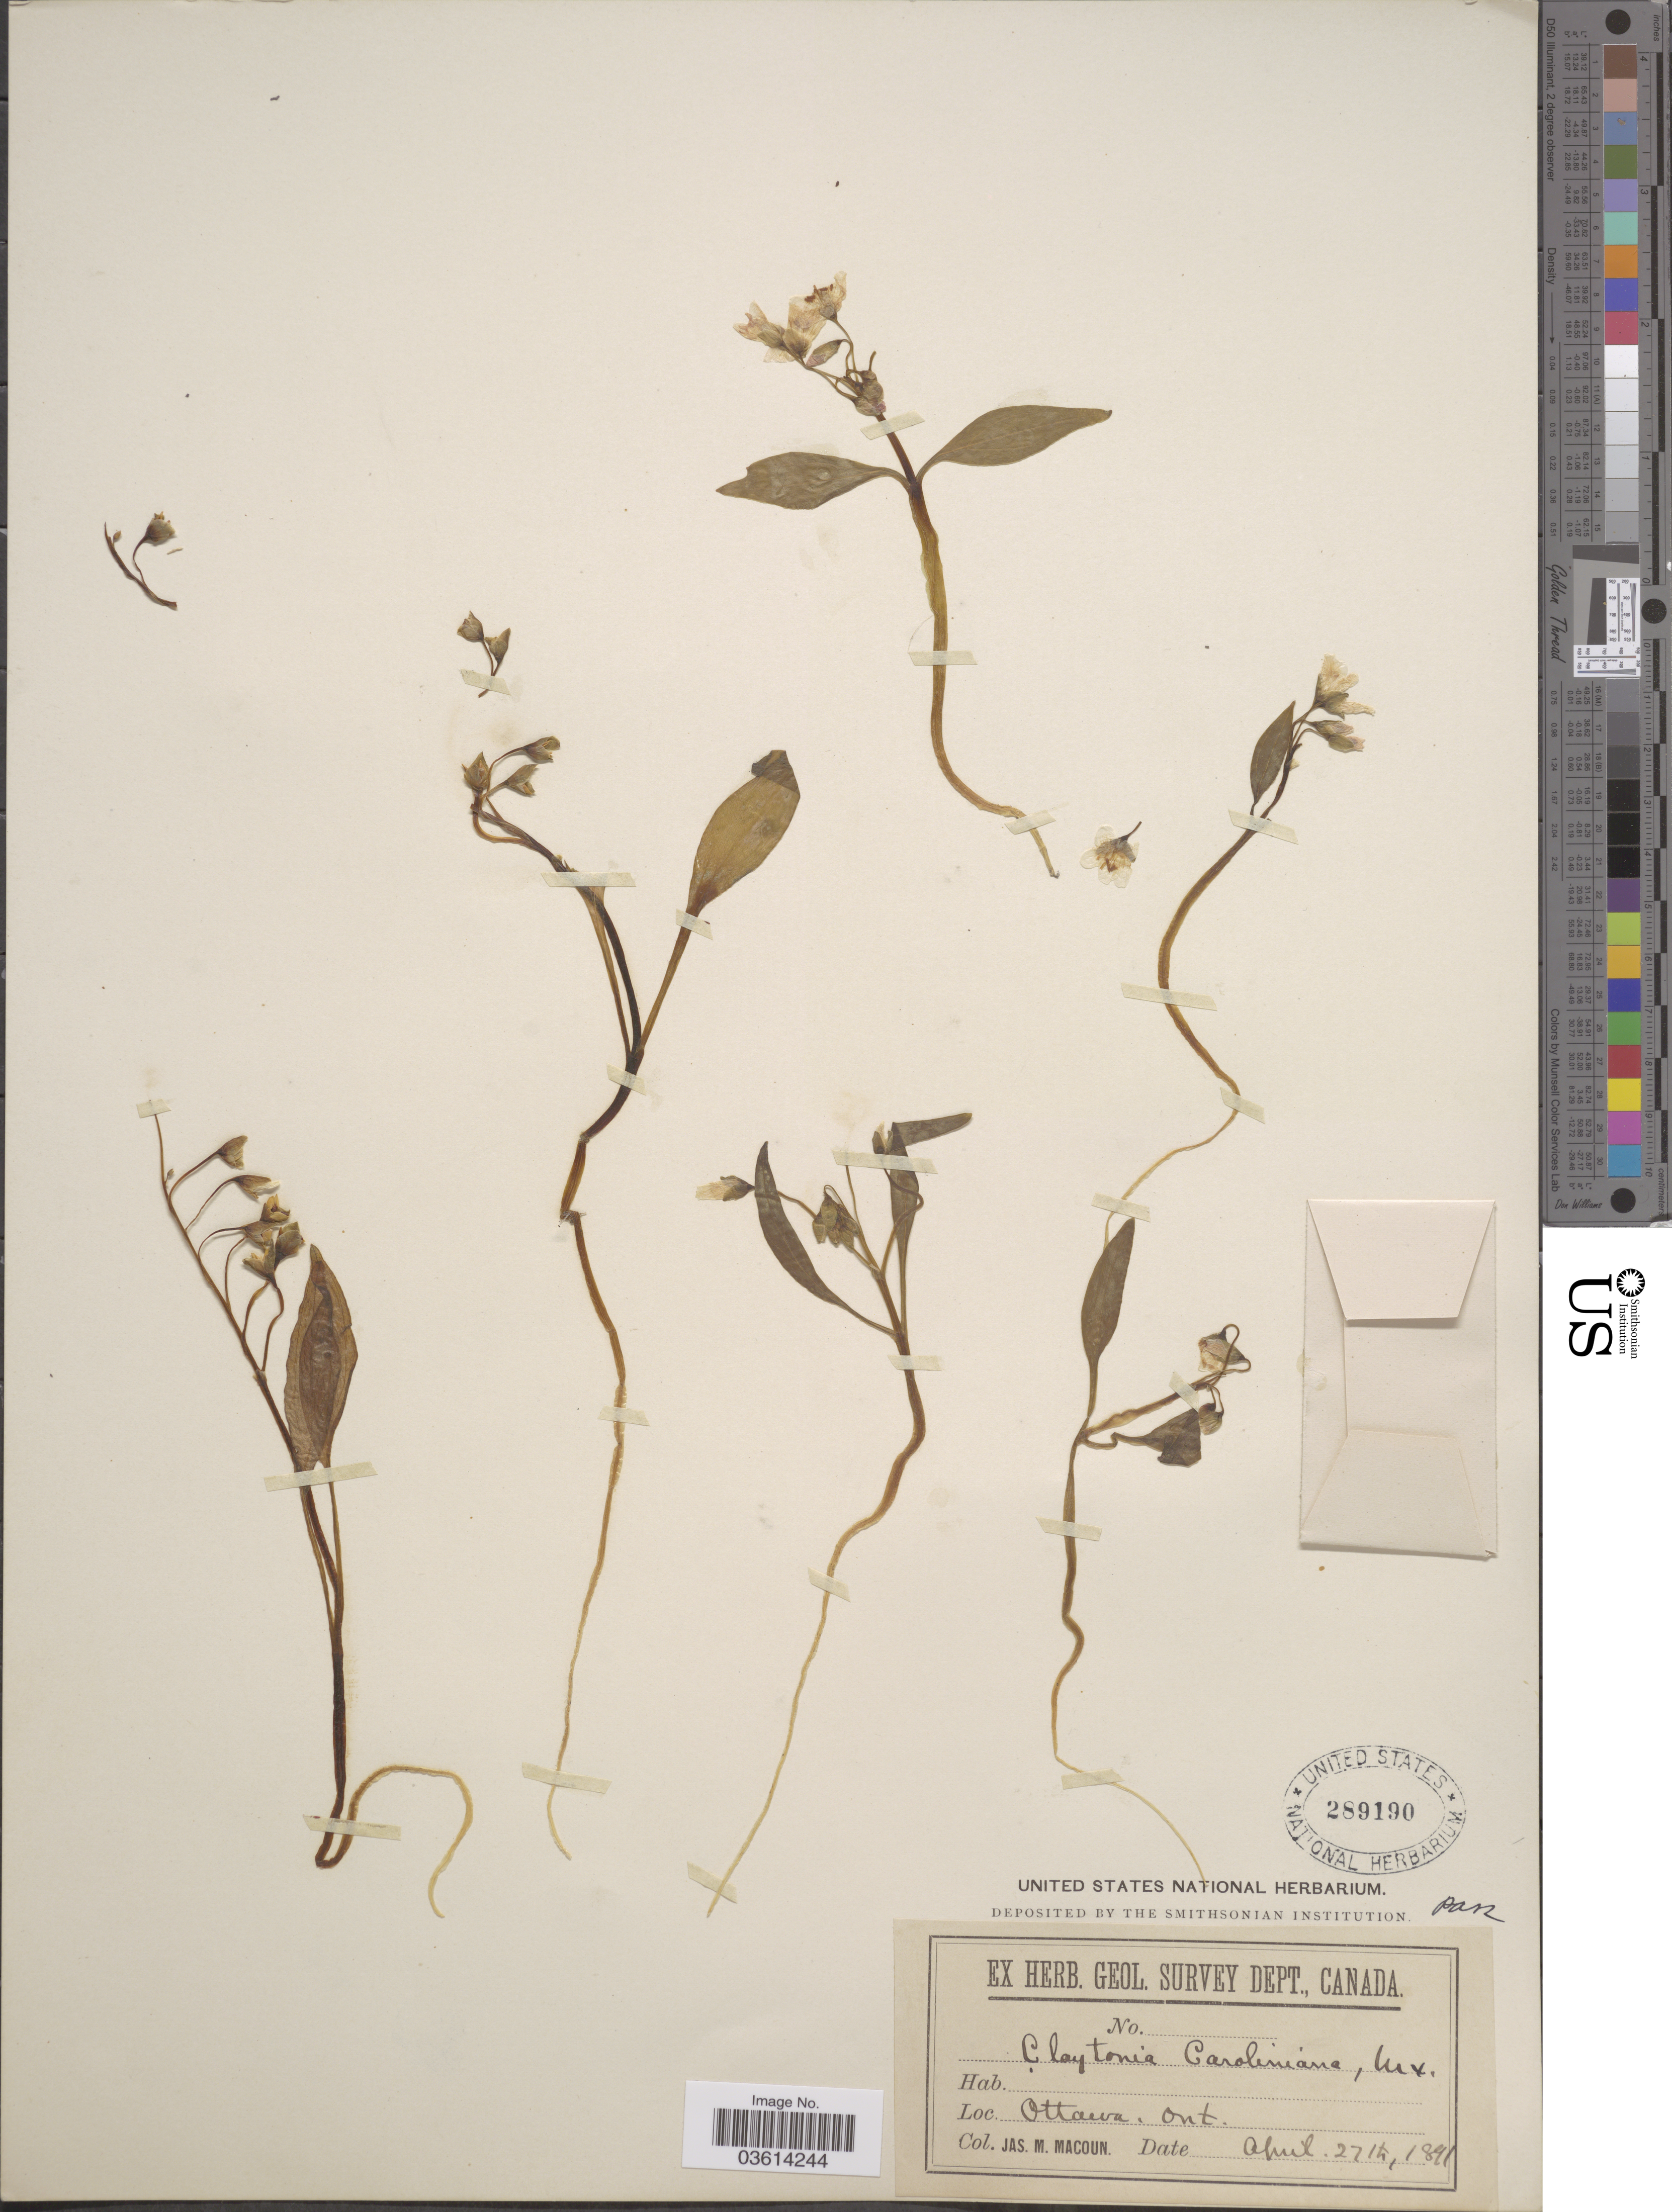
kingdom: Plantae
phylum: Tracheophyta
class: Magnoliopsida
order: Caryophyllales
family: Montiaceae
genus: Claytonia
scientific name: Claytonia caroliniana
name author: Michx.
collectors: J. M. Macoun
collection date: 1891-04-27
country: Canada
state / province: Ontario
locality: Ottawa.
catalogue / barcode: US 289190